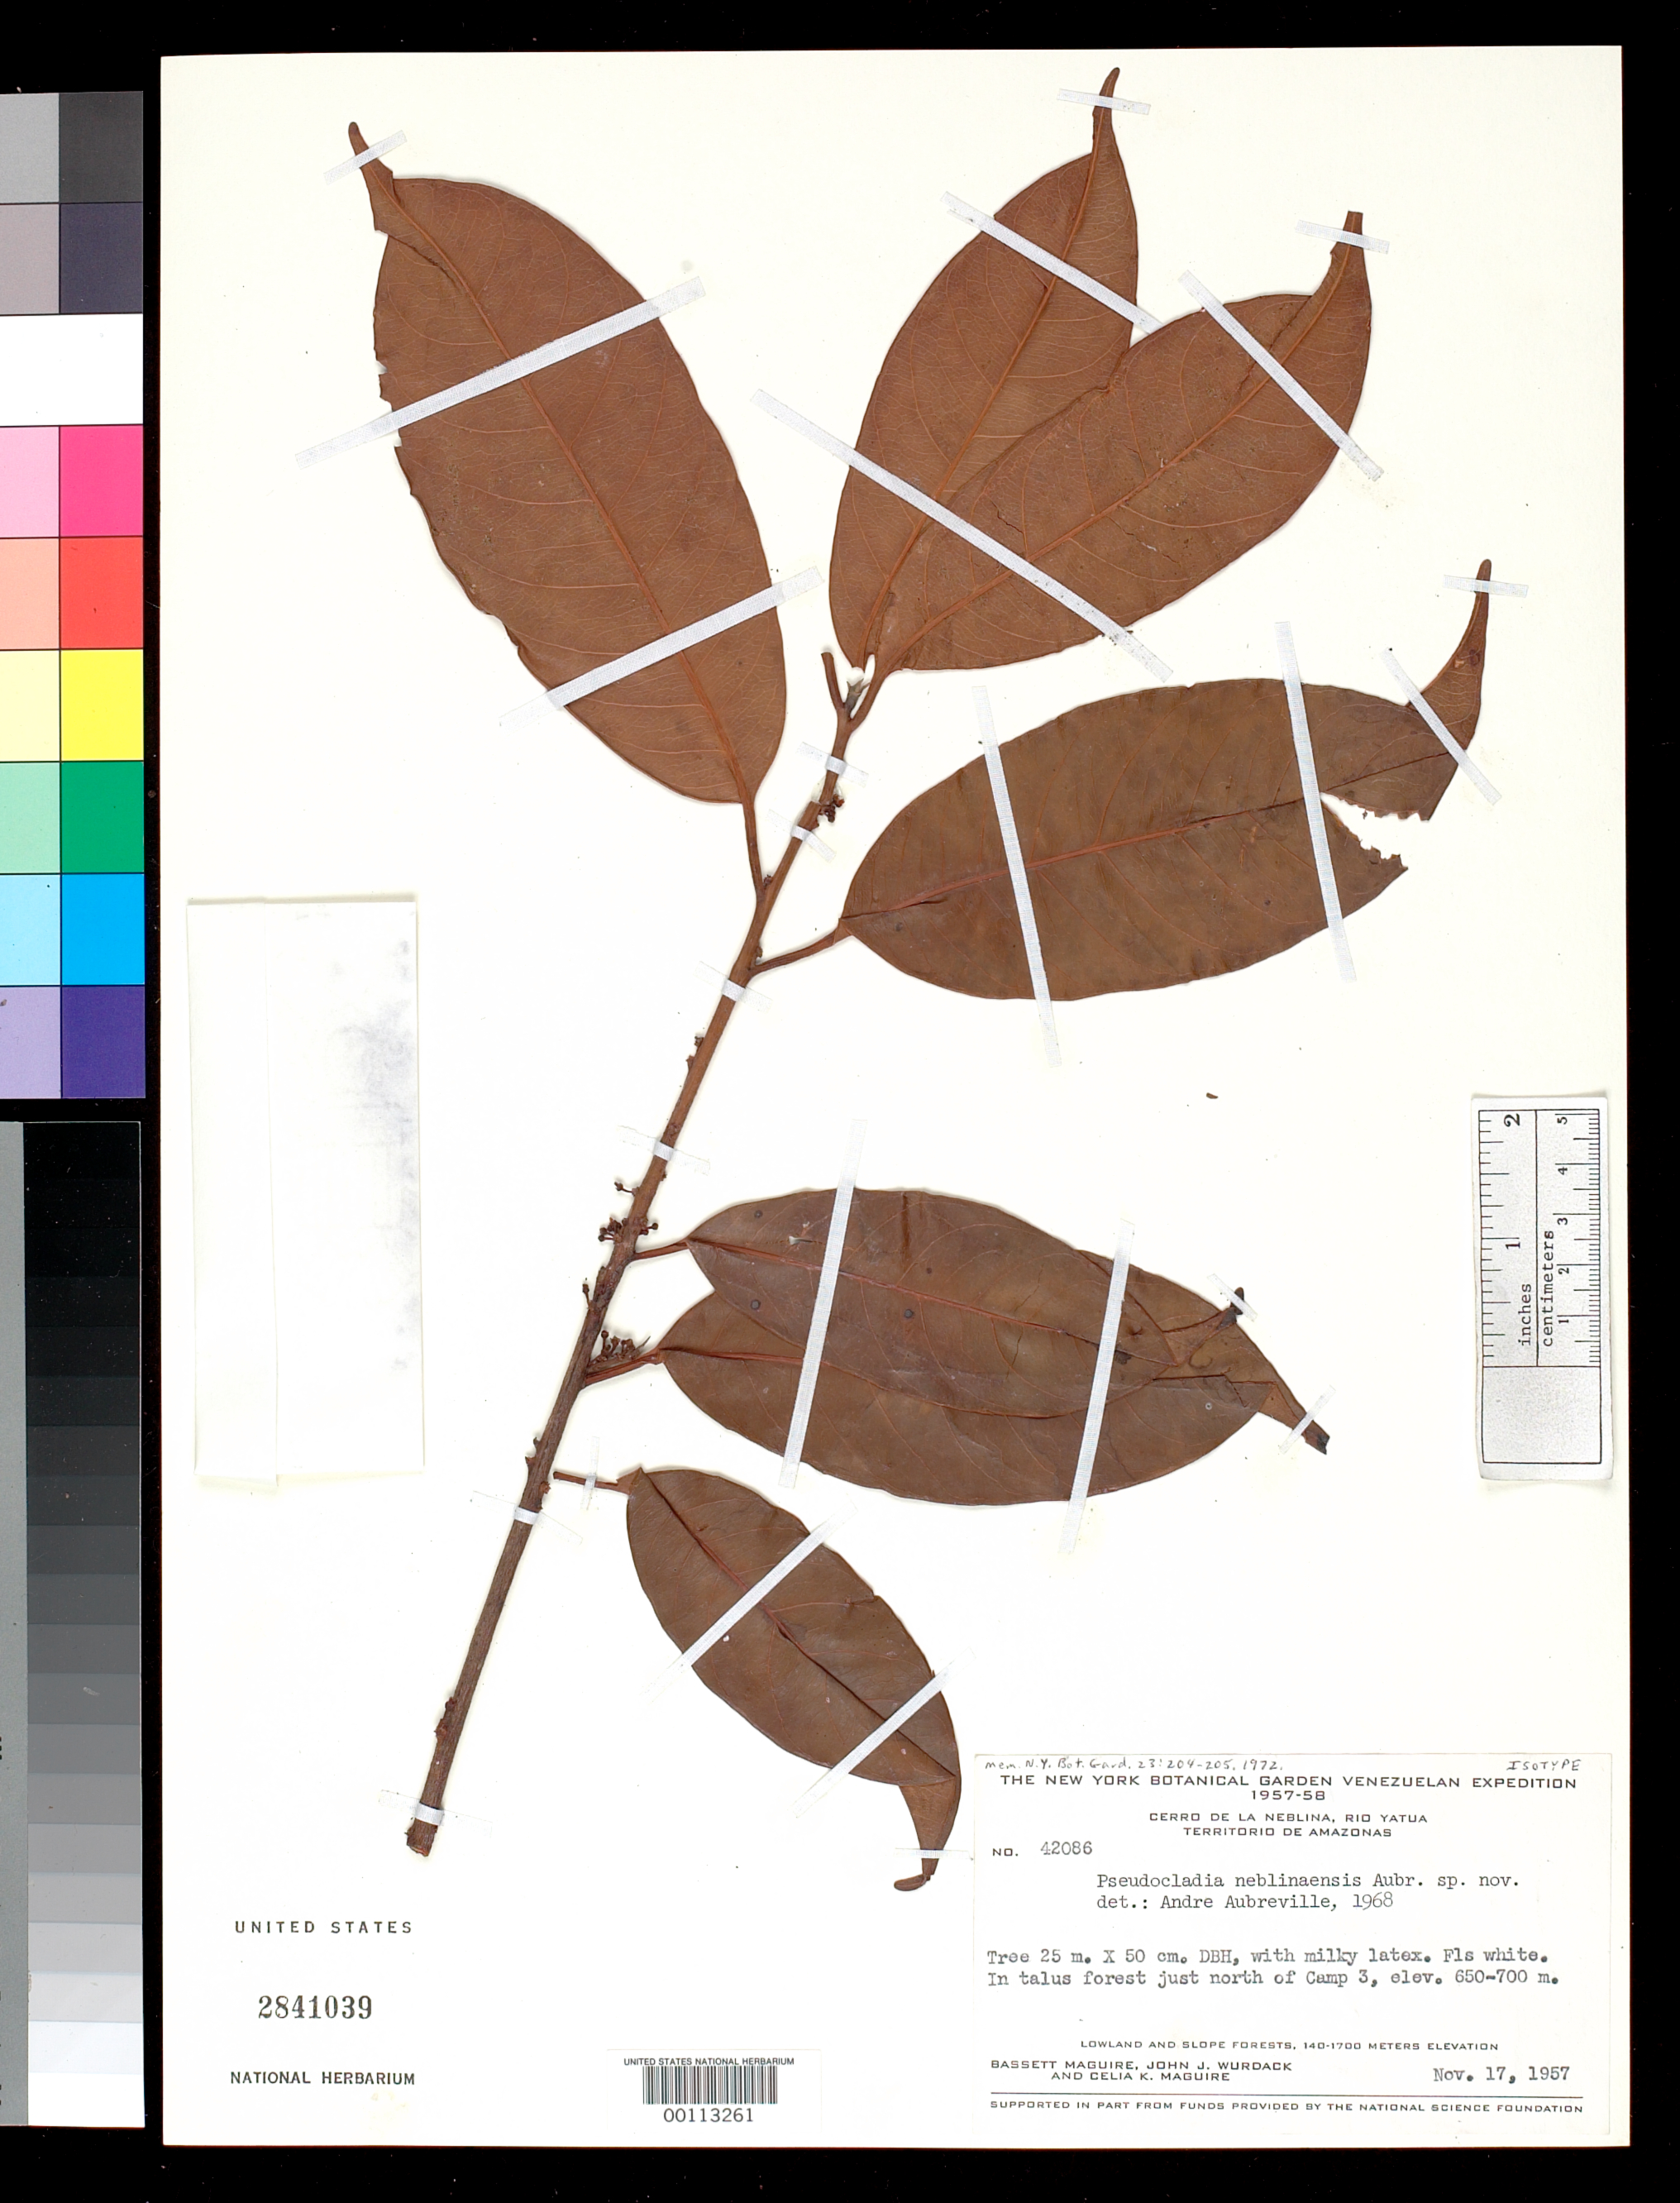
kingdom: Plantae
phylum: Tracheophyta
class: Magnoliopsida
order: Ericales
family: Sapotaceae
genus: Pseudocladia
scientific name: Pseudocladia neblinaensis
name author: Aubrév.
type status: Isotype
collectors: B. Maguire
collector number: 42086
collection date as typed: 17 Nov 1957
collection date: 1957-11-17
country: Venezuela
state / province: Amazonas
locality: Cerro de la Neblina, Rio Yatua, N of camp 3.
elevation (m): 650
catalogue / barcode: US 2841039